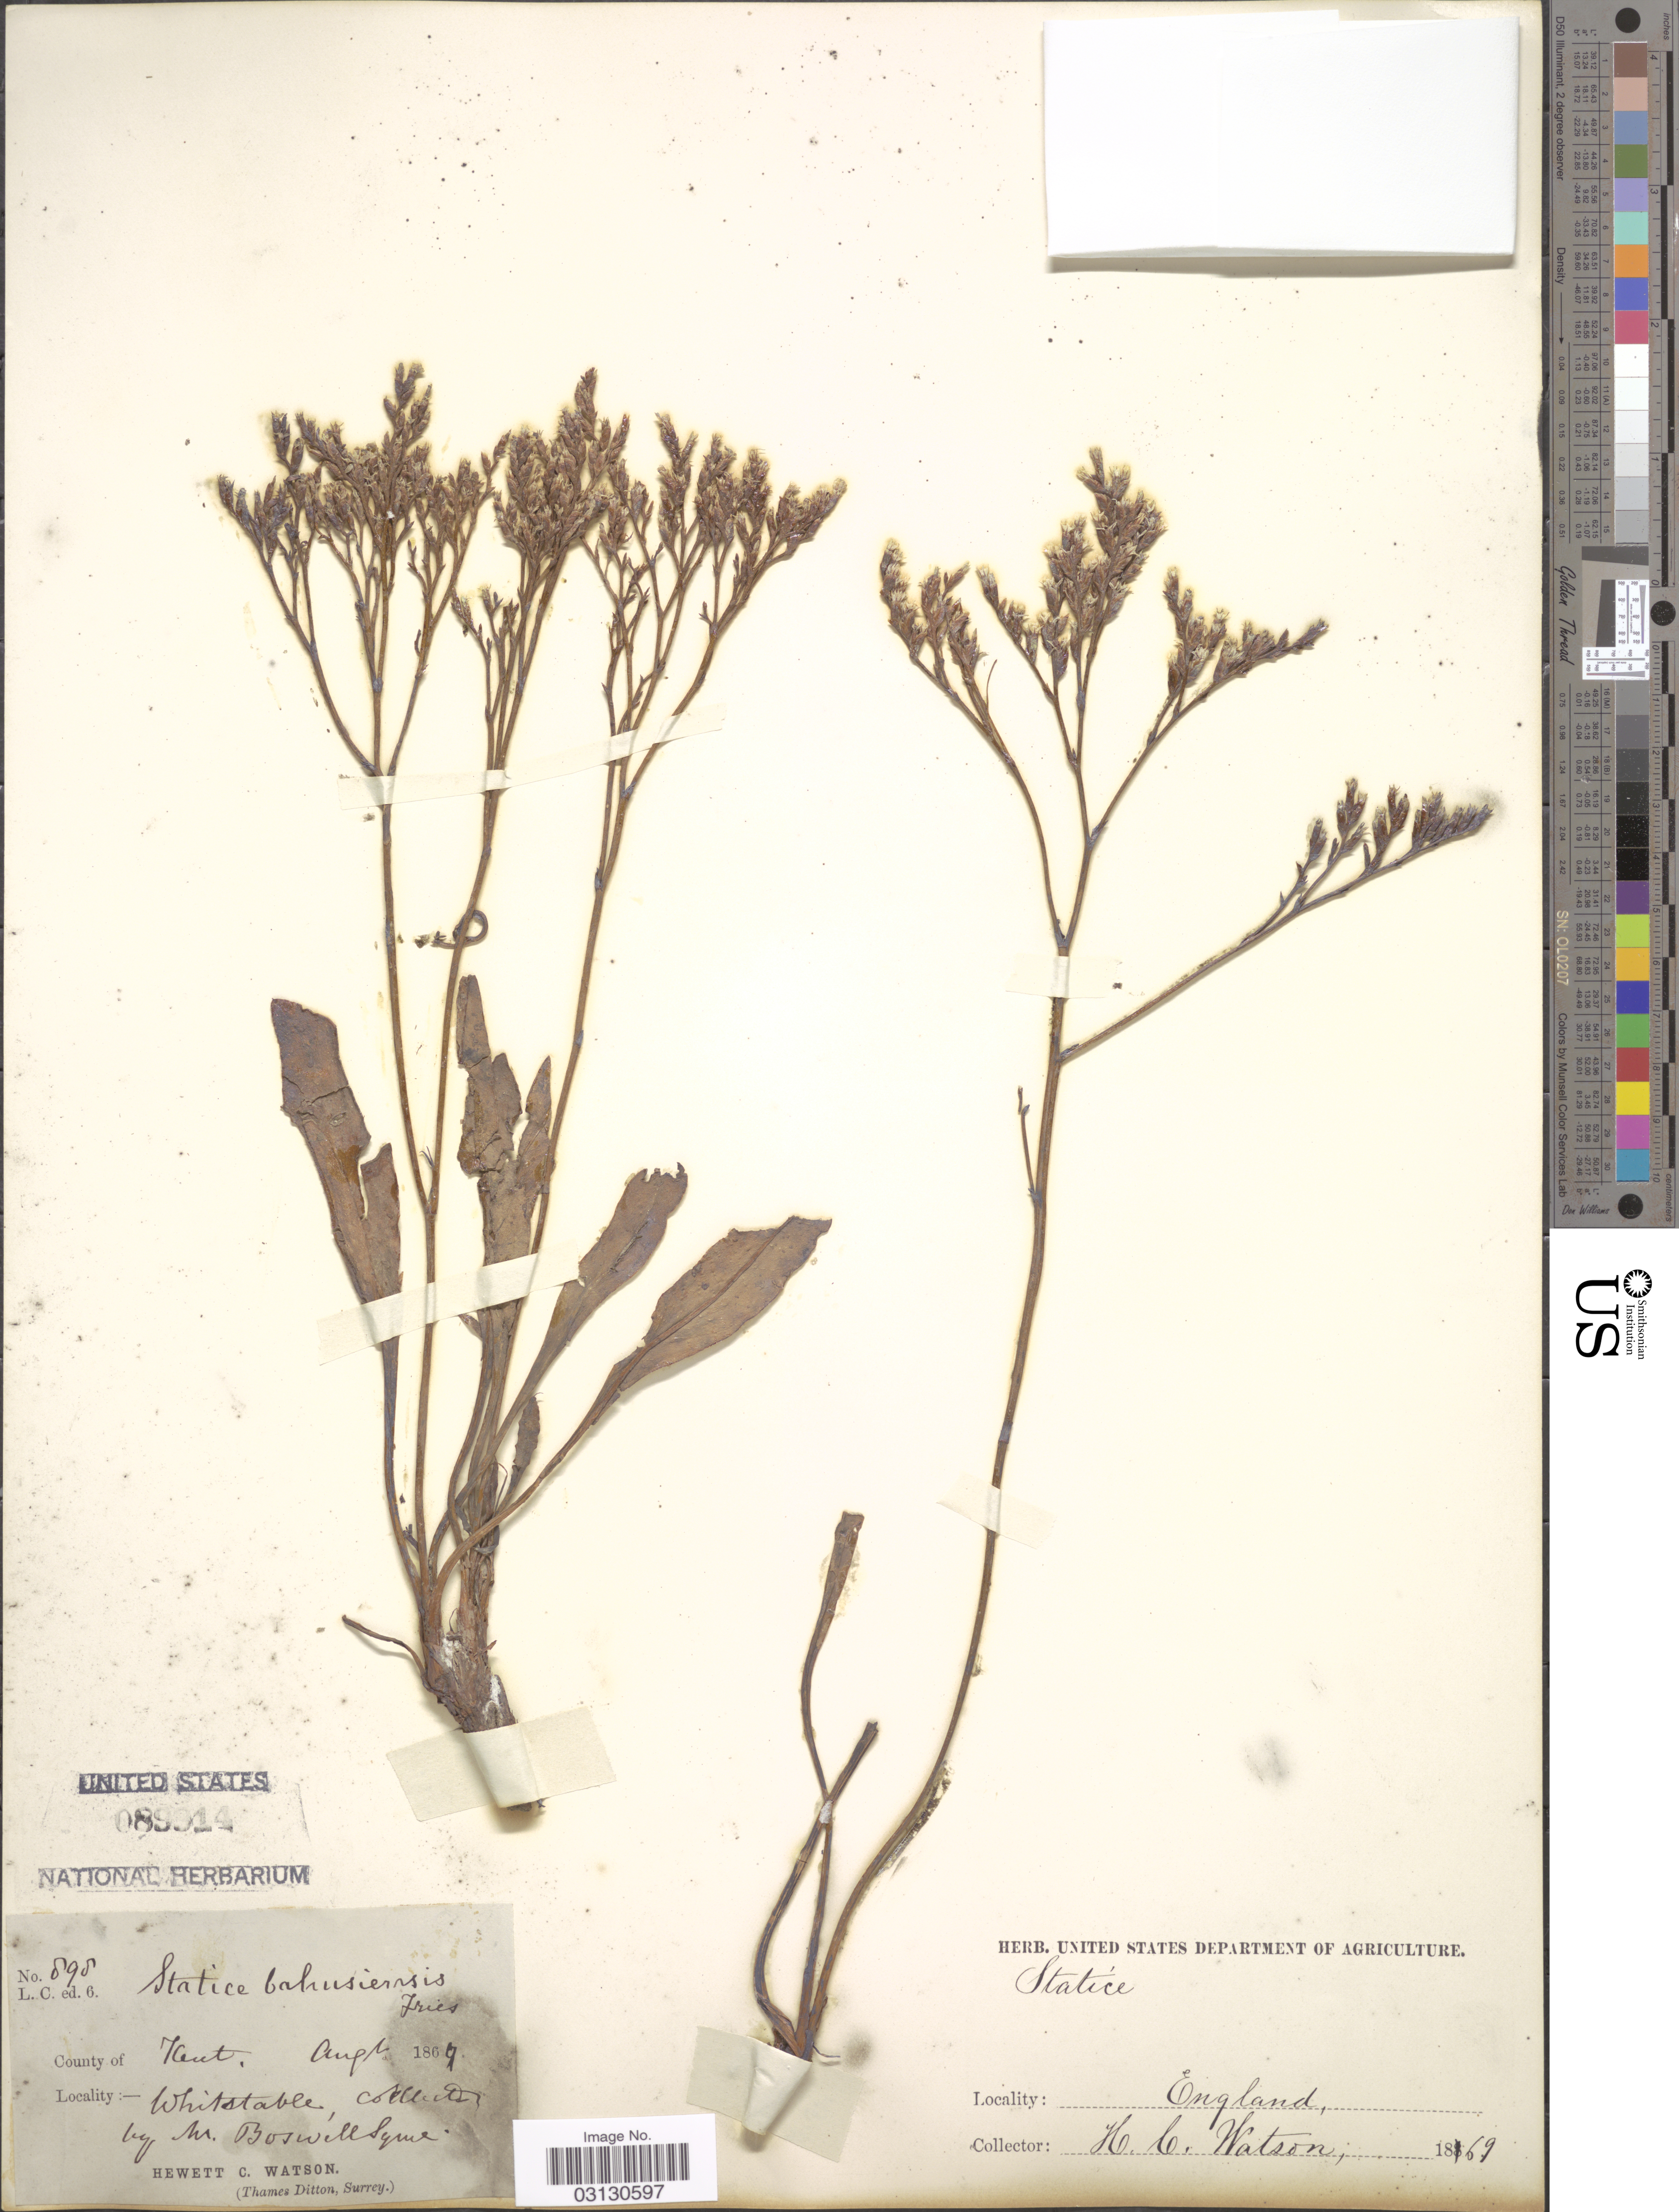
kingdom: Plantae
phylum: Tracheophyta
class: Magnoliopsida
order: Caryophyllales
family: Plumbaginaceae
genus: Limonium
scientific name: Limonium sp.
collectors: H. Watson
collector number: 898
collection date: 1864-04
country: United Kingdom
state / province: England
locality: County of Kent. Whitstable.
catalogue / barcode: US 89914